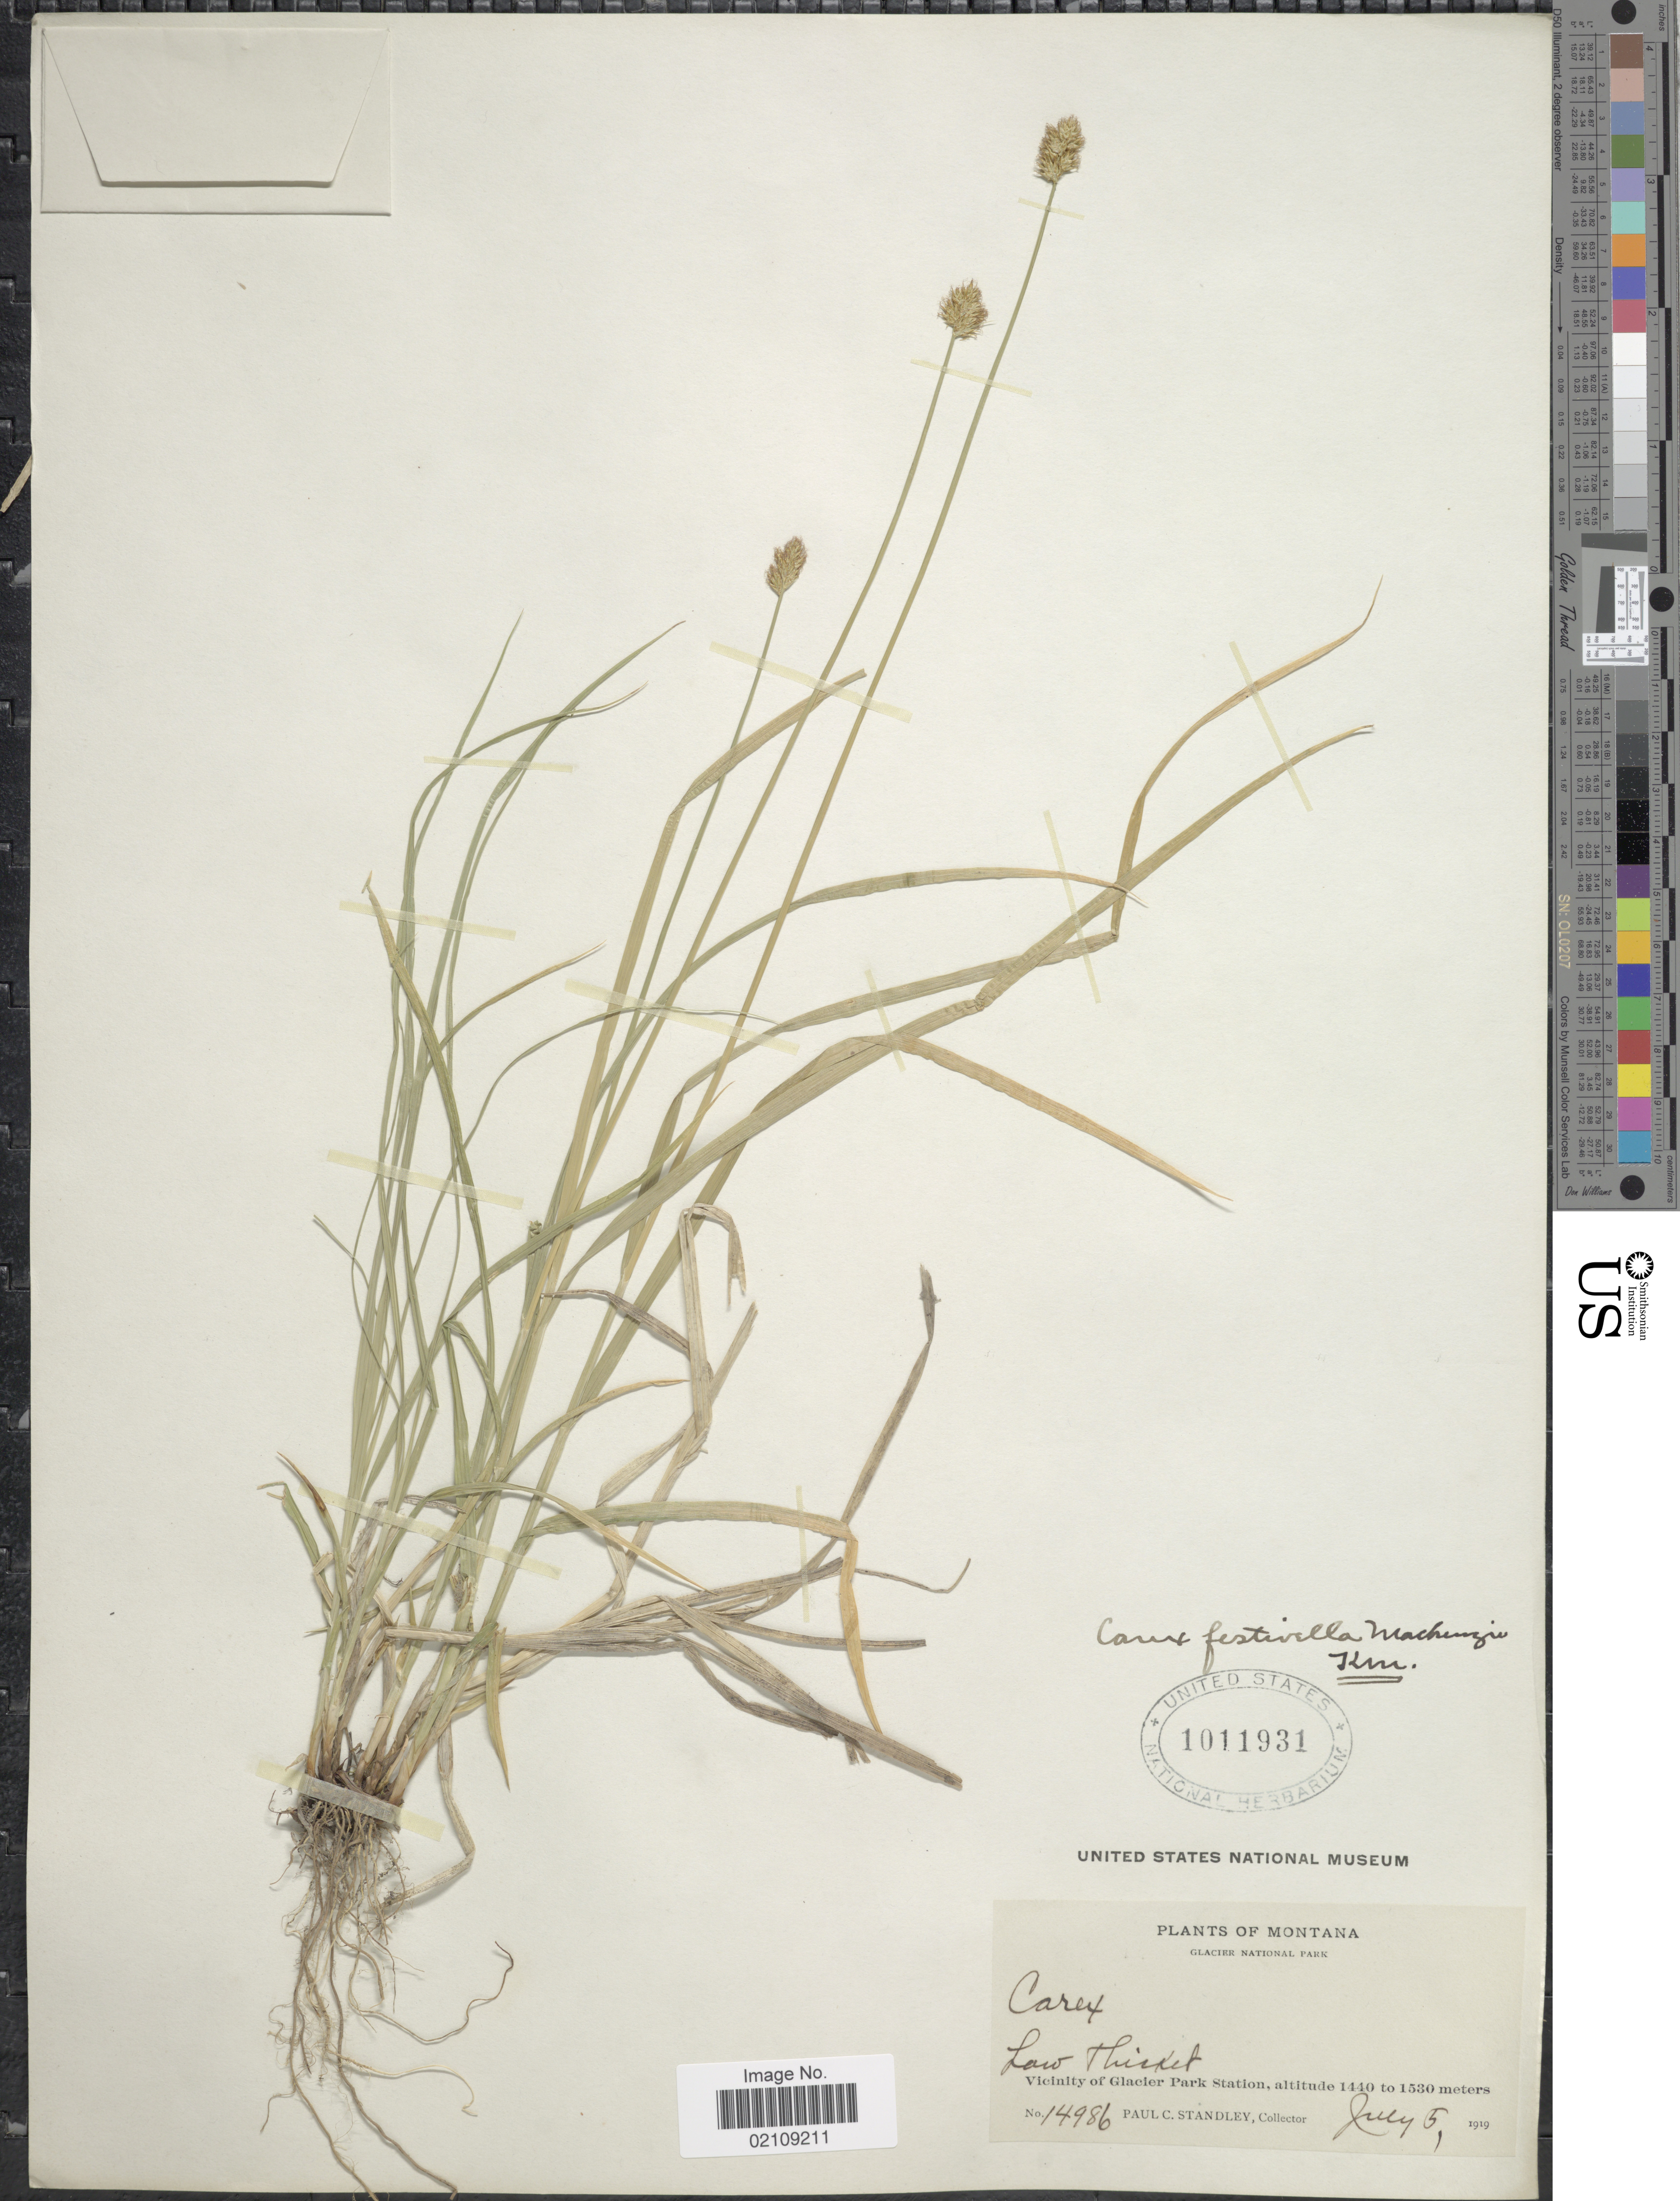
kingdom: Plantae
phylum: Tracheophyta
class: Liliopsida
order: Poales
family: Cyperaceae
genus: Carex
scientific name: Carex microptera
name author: Mack.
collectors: P. C. Standley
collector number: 14986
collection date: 1919-07-05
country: United States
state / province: Montana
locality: Low thicket, Vicinity of Glacier Park Station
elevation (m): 1440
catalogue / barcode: US 1011931